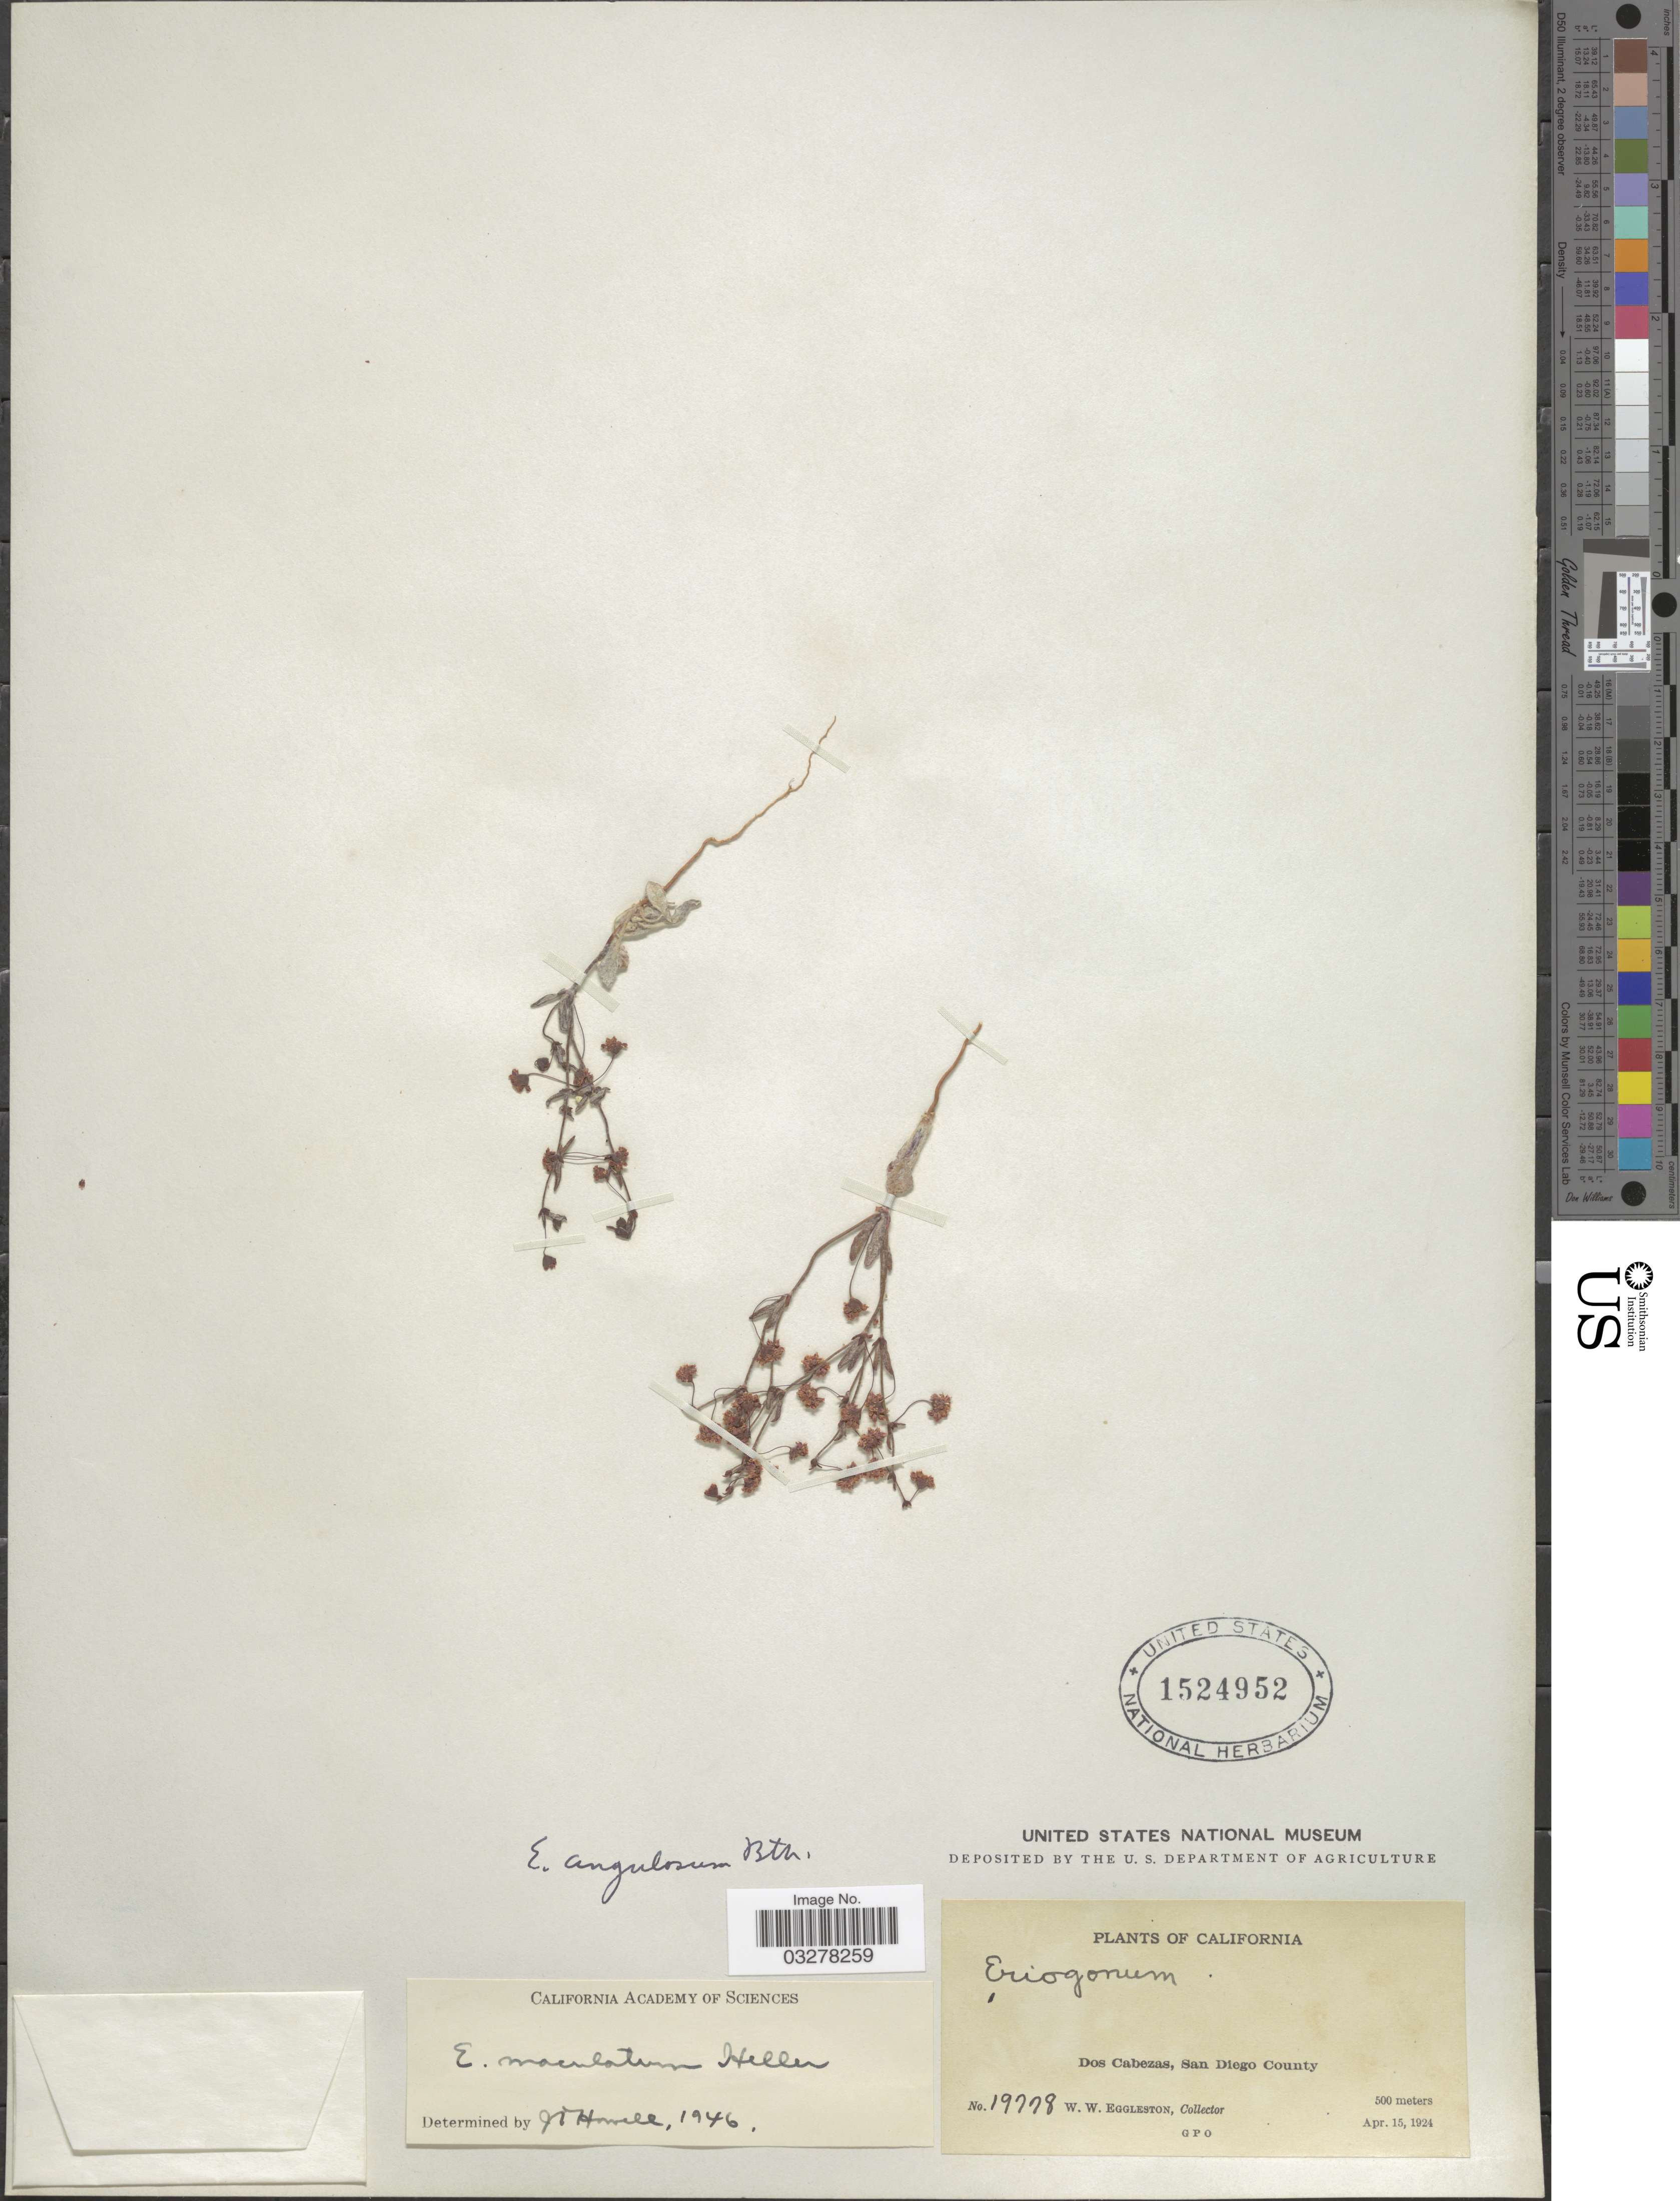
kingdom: Plantae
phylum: Tracheophyta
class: Magnoliopsida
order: Caryophyllales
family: Polygonaceae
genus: Eriogonum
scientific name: Eriogonum maculatum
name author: A. Heller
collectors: W. W. Eggleston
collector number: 19778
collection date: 1924-04-15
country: United States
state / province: California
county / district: San Diego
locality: Dos Cabezas, San Diego County.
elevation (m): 500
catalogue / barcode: US 1524952